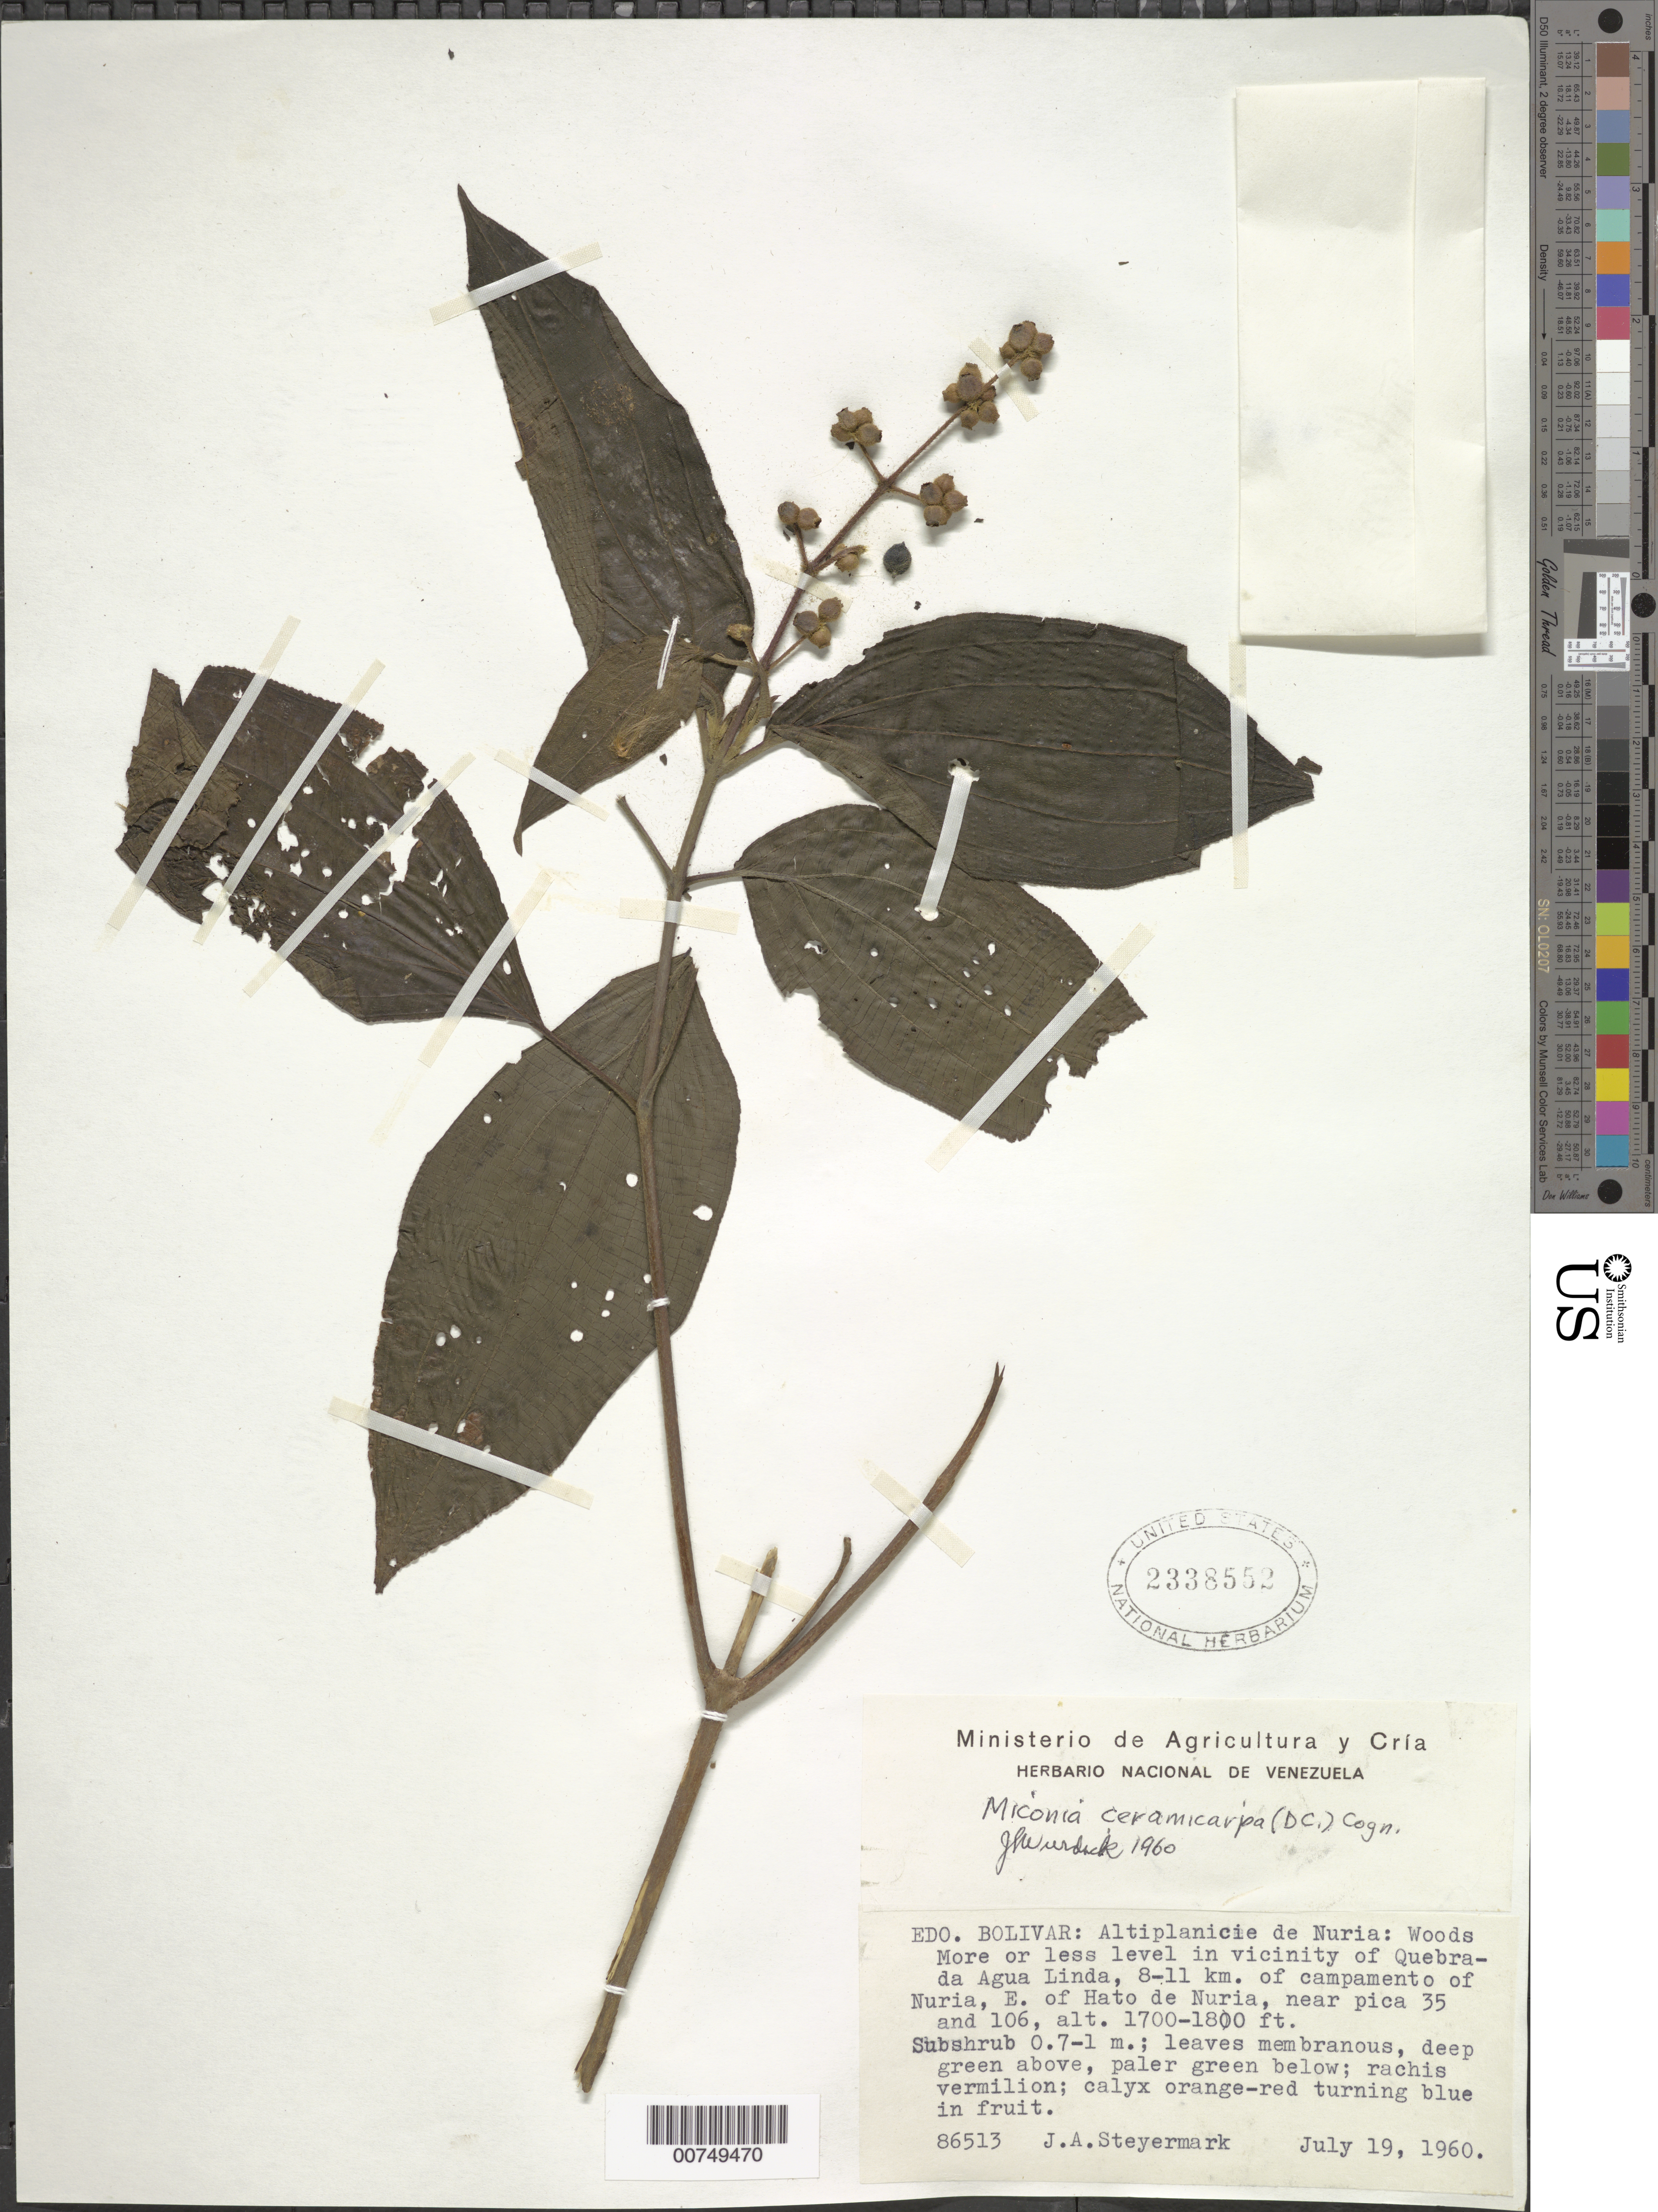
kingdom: Plantae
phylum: Tracheophyta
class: Magnoliopsida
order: Myrtales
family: Melastomataceae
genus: Miconia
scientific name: Miconia ceramicarpa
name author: (DC.) Cogn.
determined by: Wurdack, John J., (US), US (UNITED STATES)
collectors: J. Steyermark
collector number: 86513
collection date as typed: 19-Jul-60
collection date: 1960-07-19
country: Venezuela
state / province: Bolívar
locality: Altiplanicie de Nuria, vicinity of Quebrada Agua Linda, 8-11 km E of camp Nuria, E of Hato de Nuria, near pica 35 and 106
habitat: ± level forest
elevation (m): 518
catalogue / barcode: US 2338552